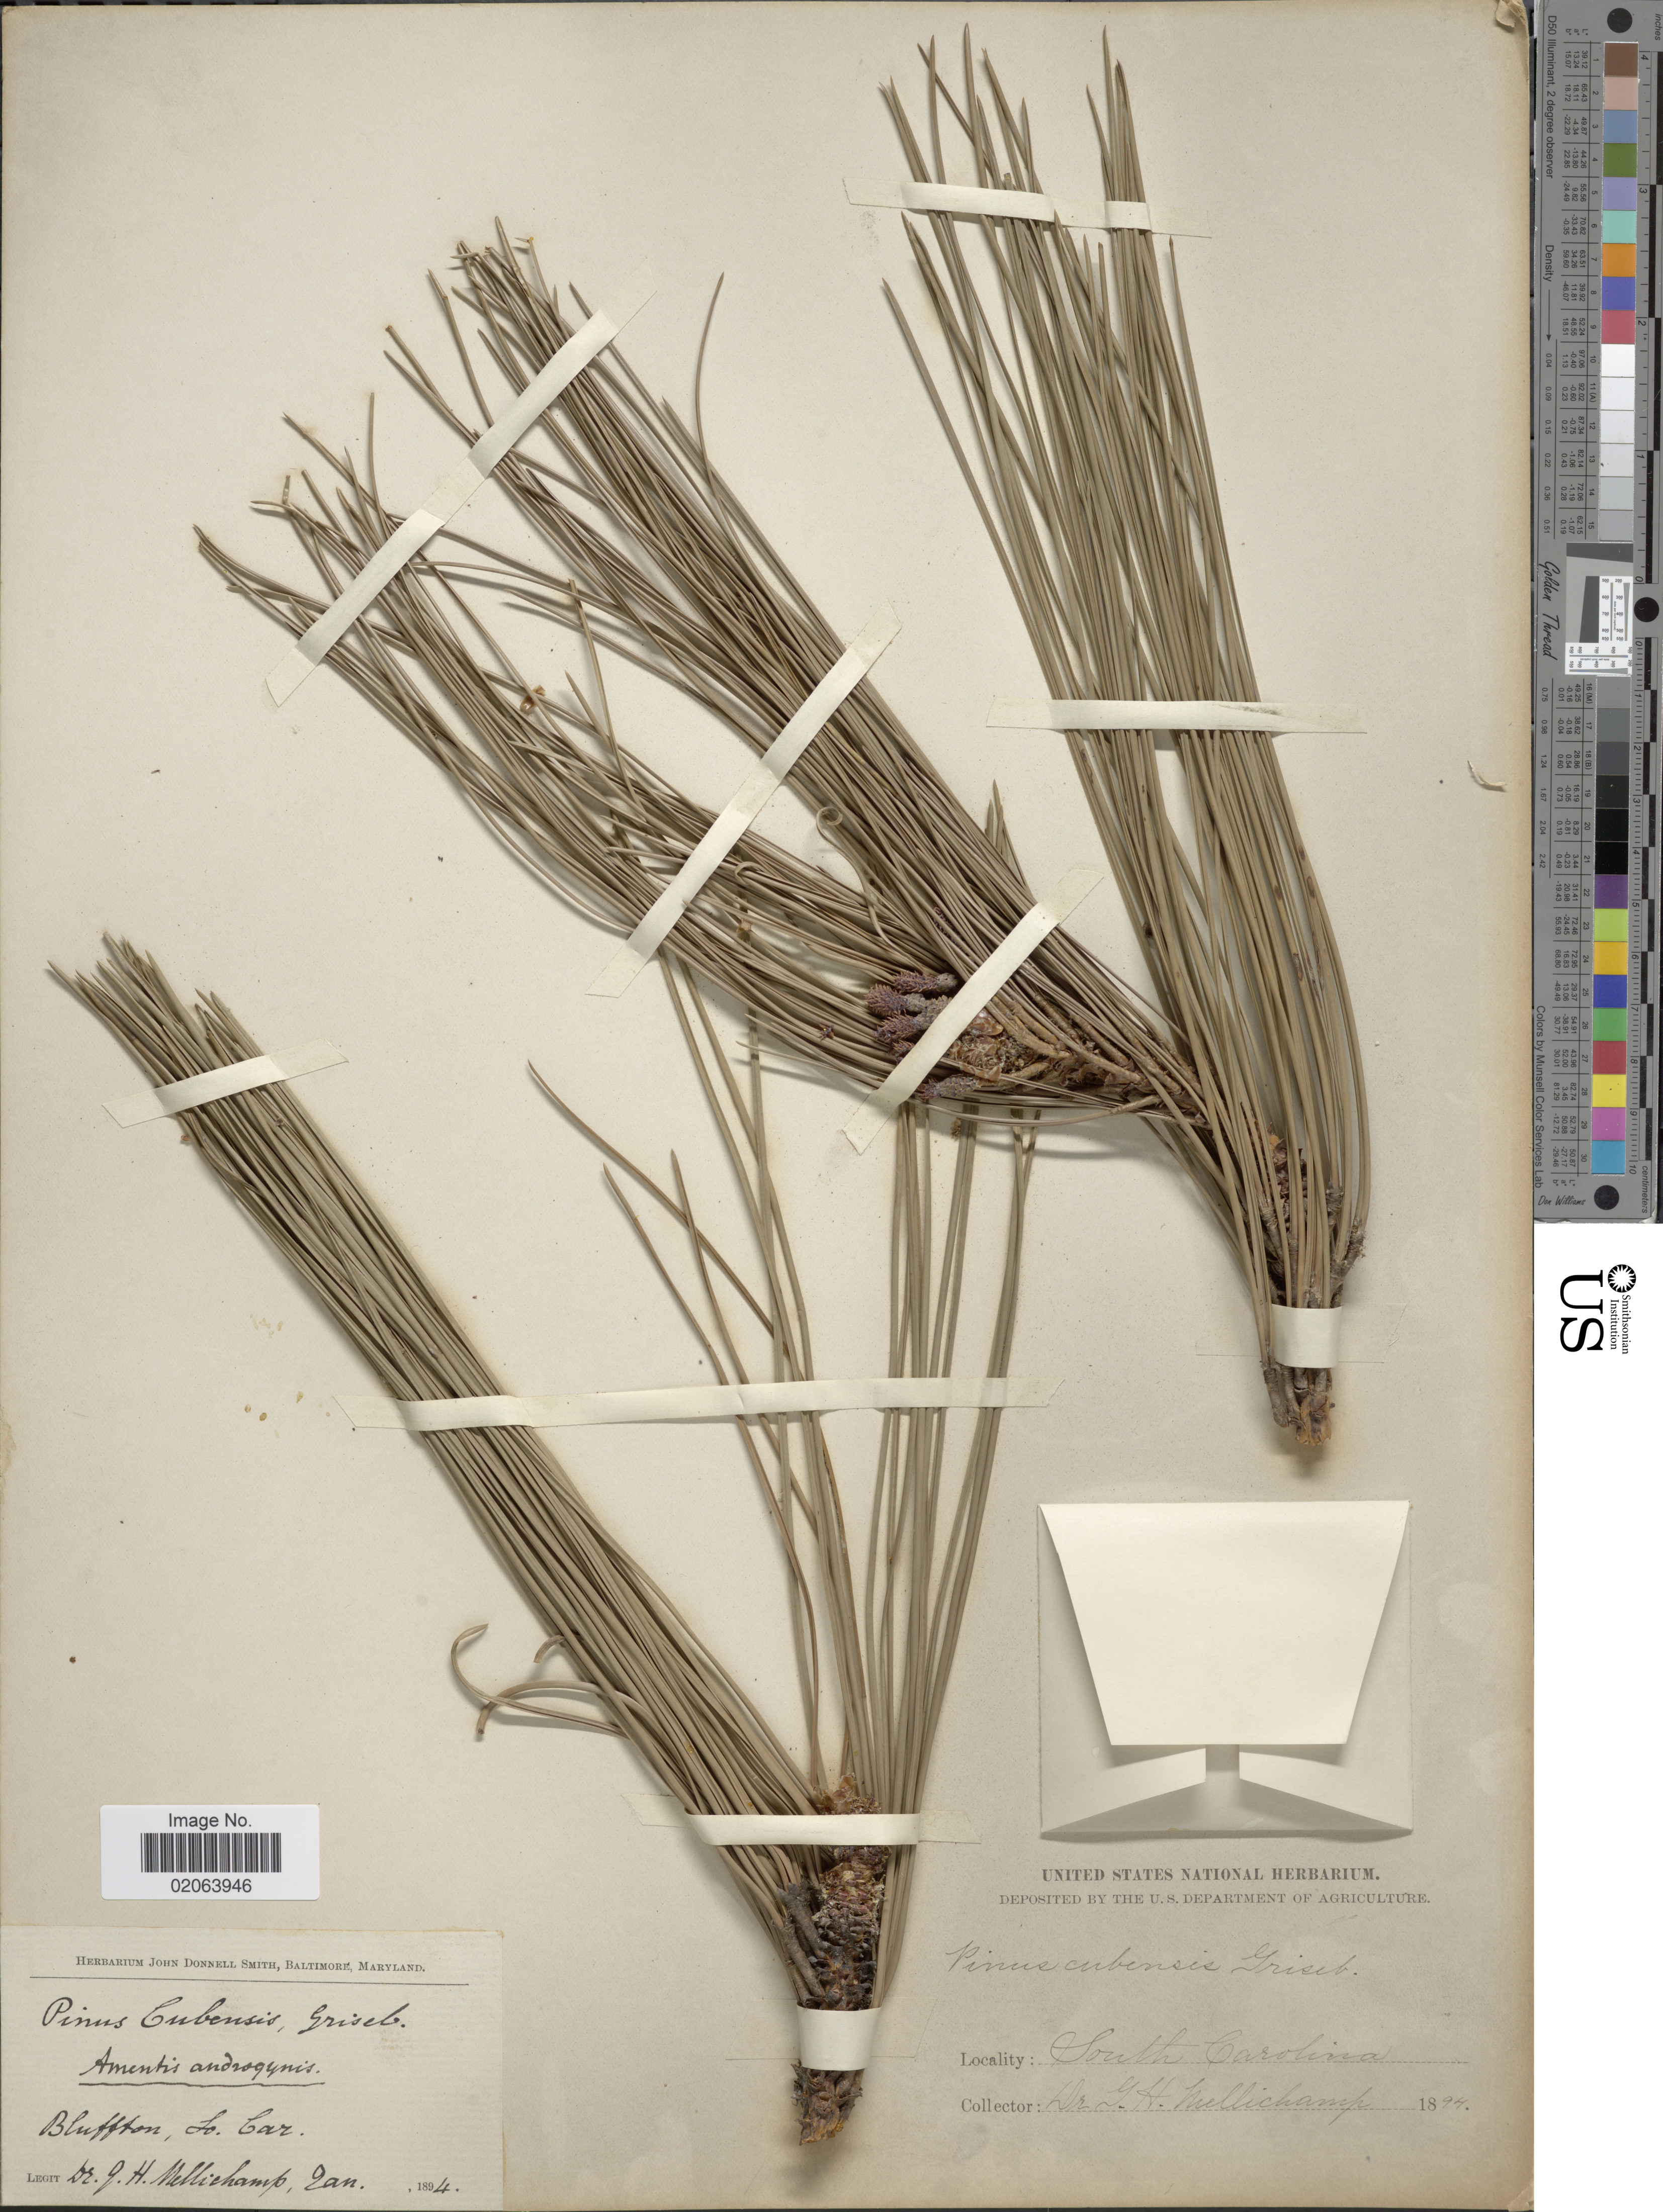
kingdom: Plantae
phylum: Tracheophyta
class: Pinopsida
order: Pinales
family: Pinaceae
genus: Pinus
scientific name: Pinus elliottii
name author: Engelm.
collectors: J. H. Mellichamp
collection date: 1894-01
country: United States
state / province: South Carolina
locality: Bluffton